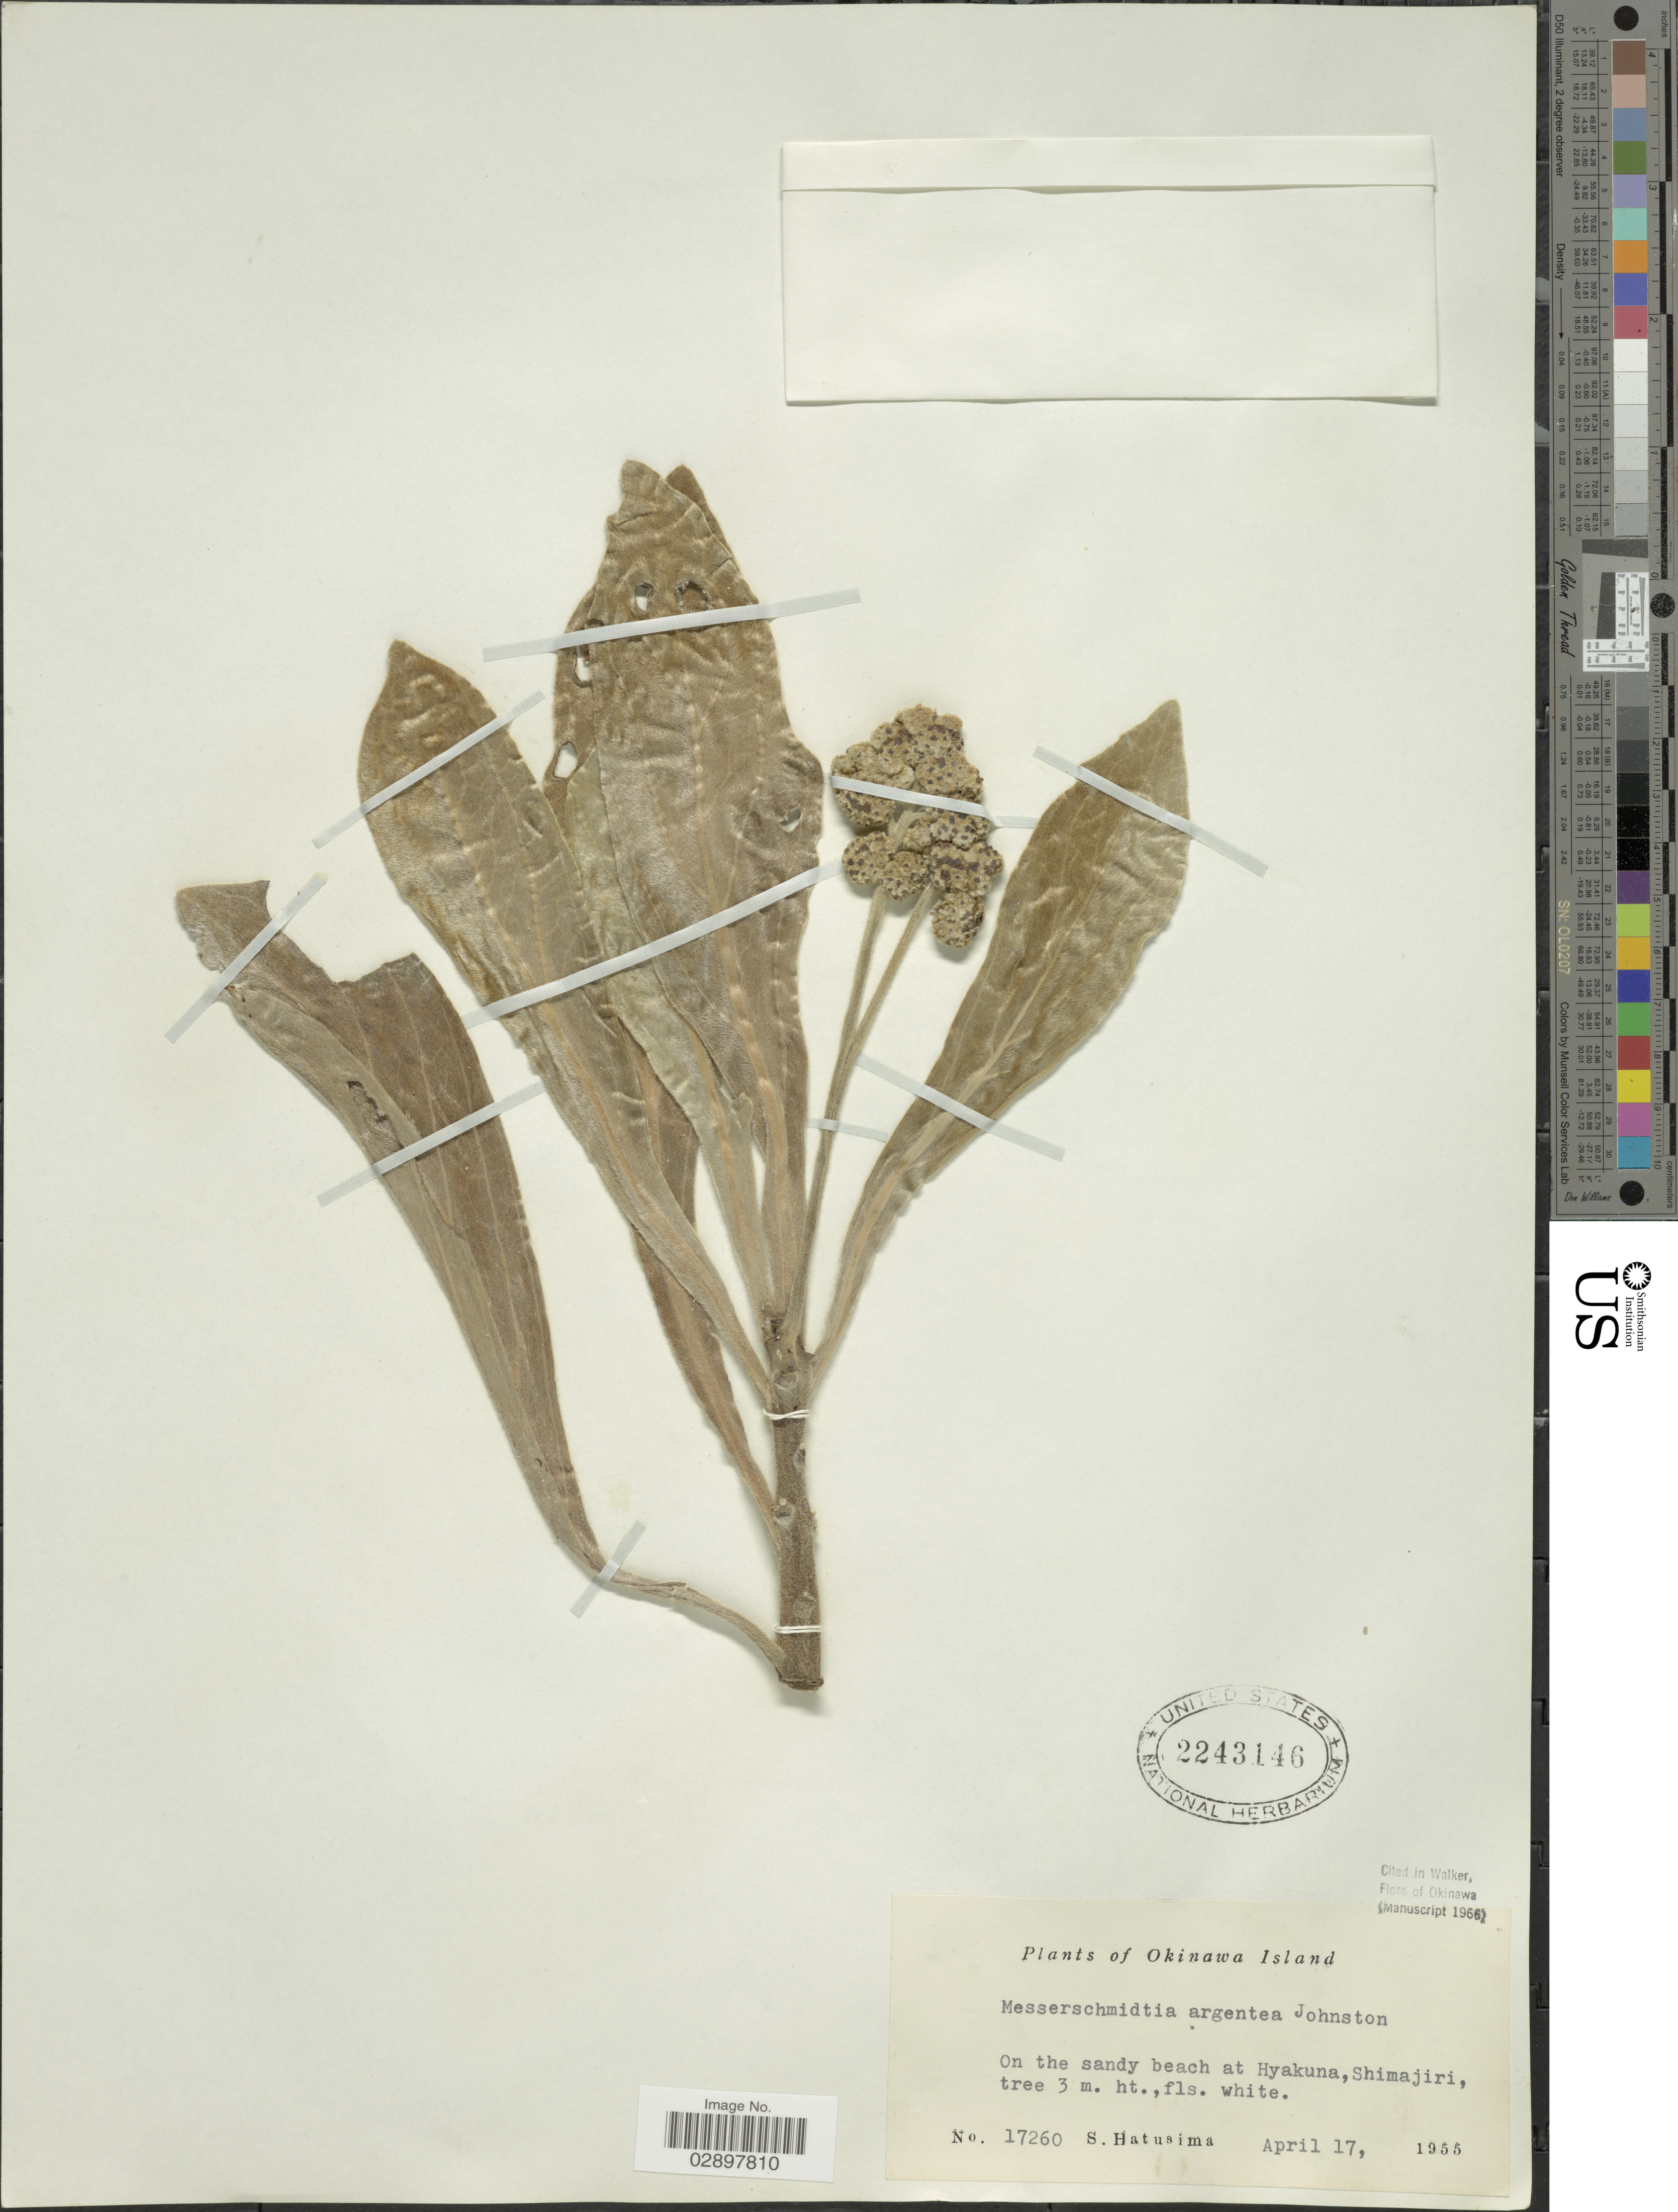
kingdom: Plantae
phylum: Tracheophyta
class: Magnoliopsida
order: Boraginales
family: Heliotropiaceae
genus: Tournefortia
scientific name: Tournefortia messerschmidia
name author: Sweet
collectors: S. Hatusima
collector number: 17260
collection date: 1955-04-17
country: Japan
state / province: Okinawa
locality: Okinawa Island. On sandy beach at Hyakuna, Shimajiri.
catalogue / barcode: US 2243146